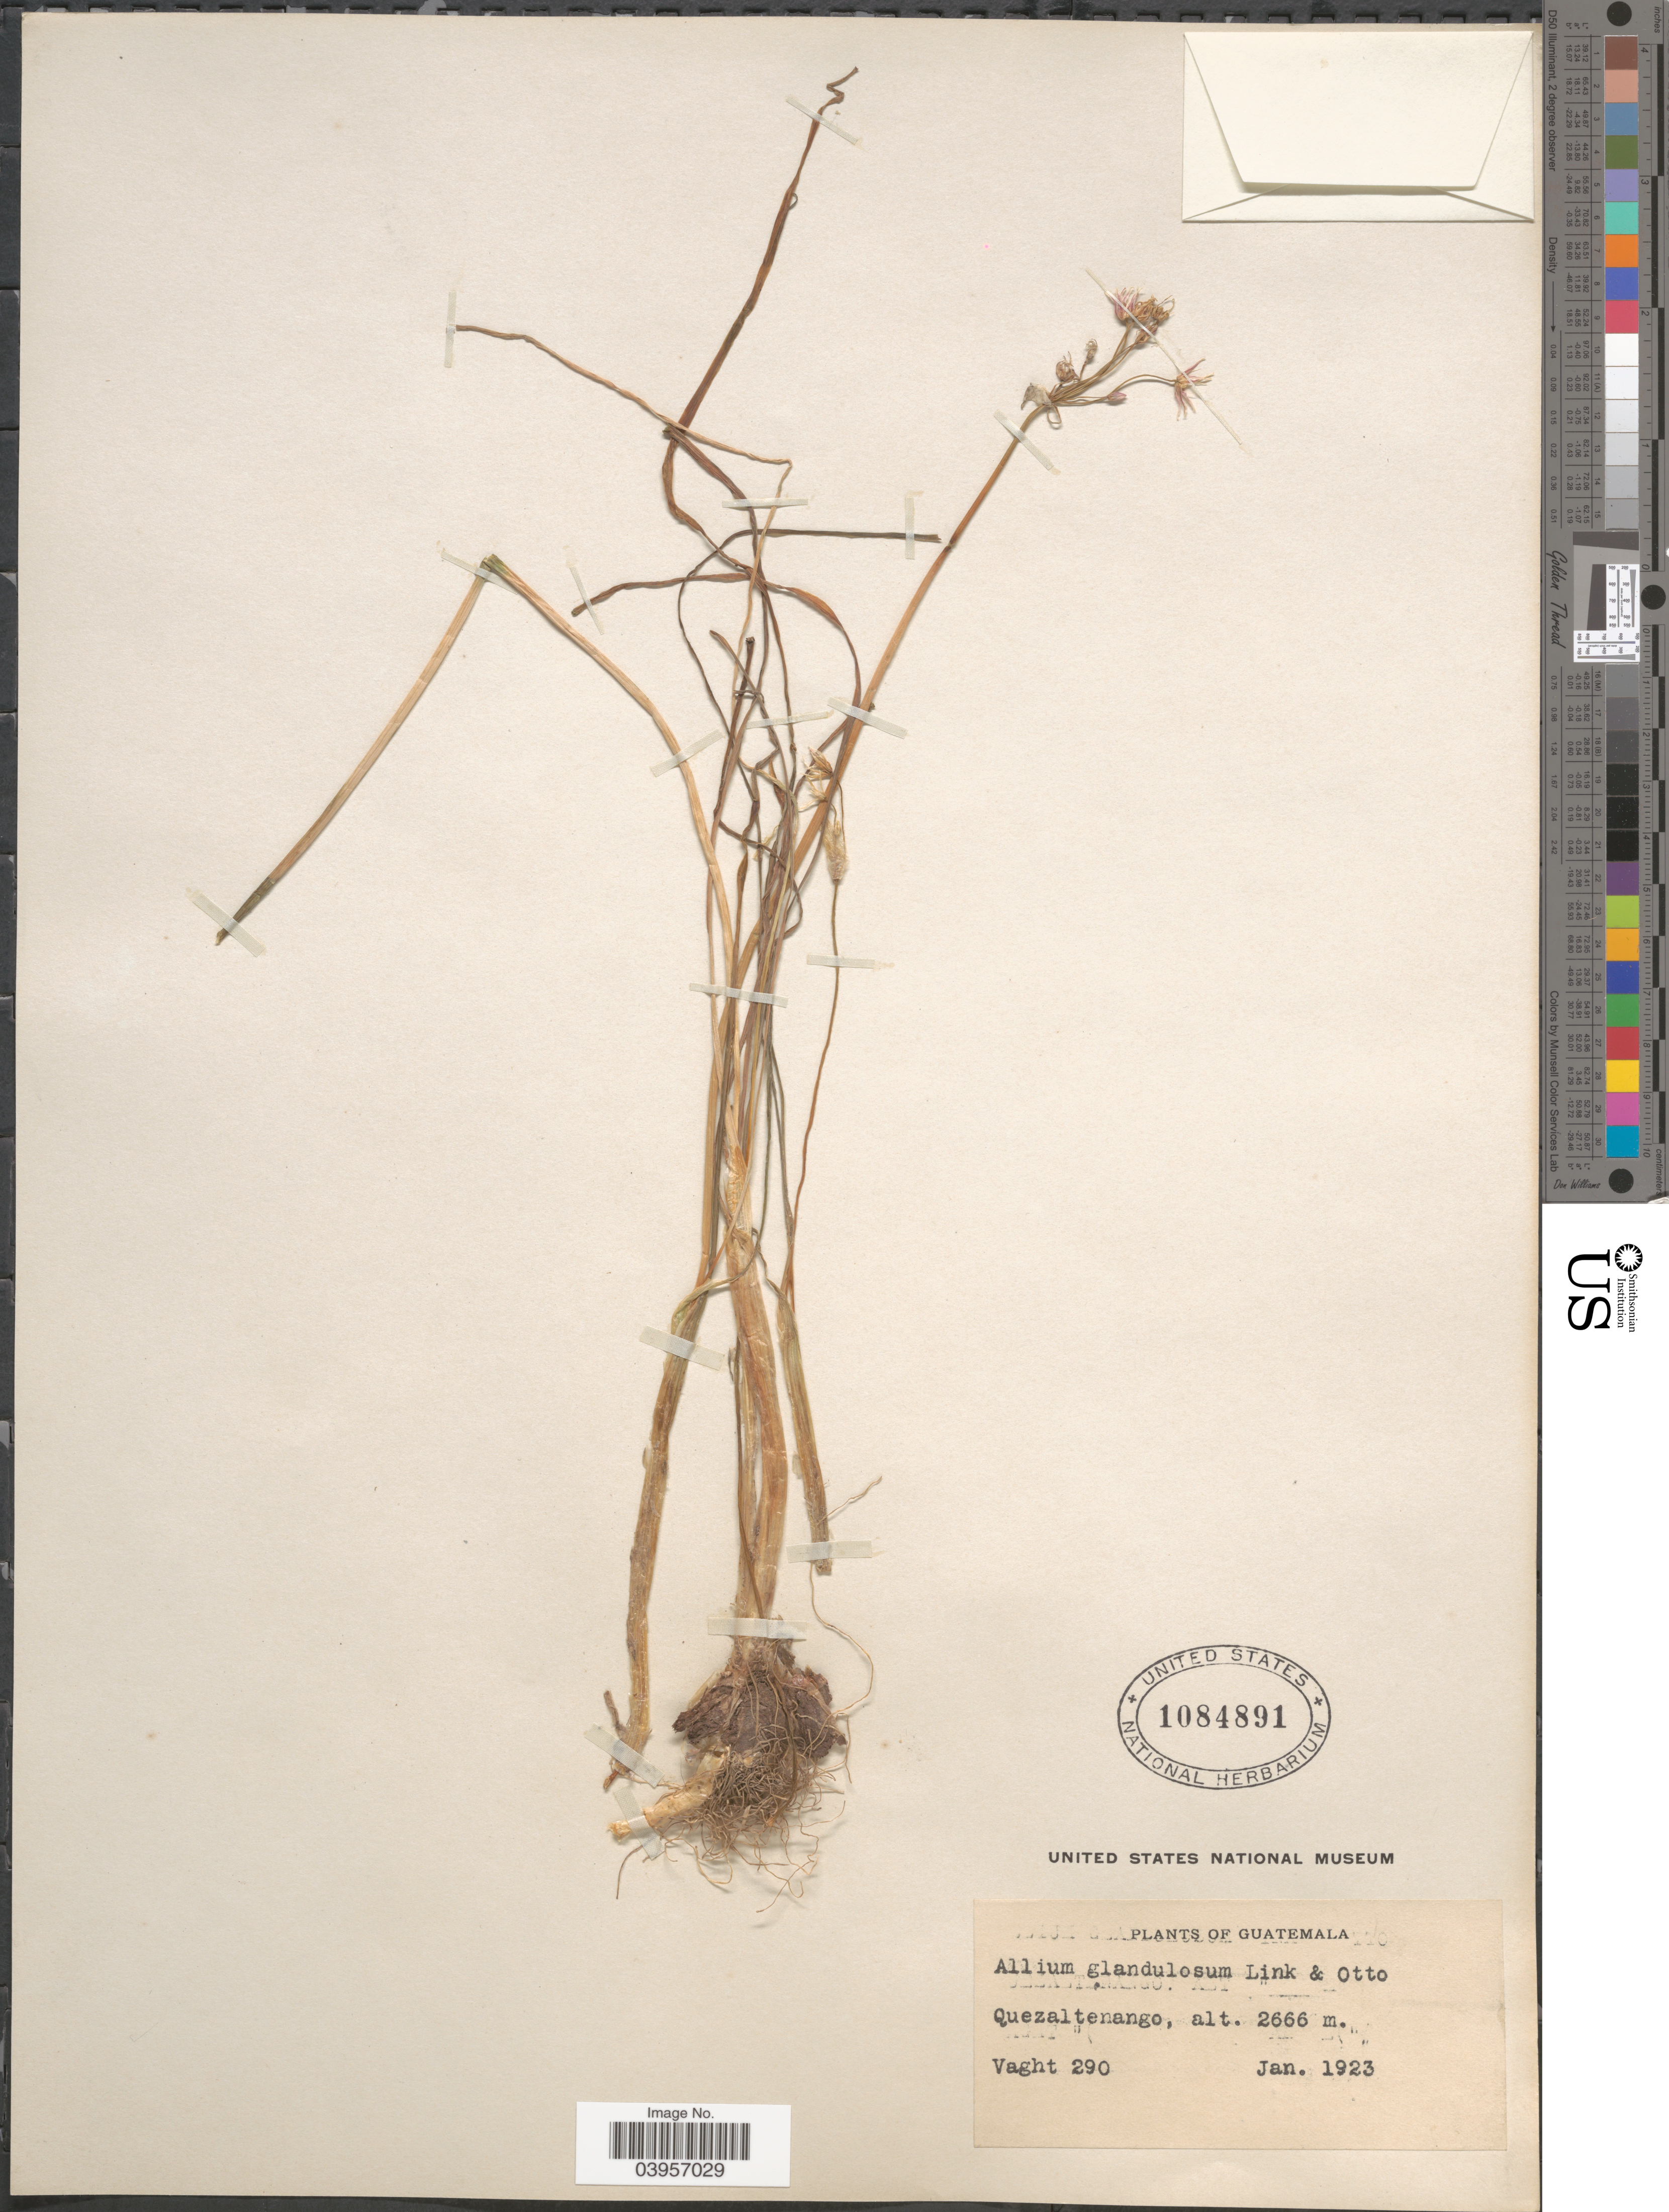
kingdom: Plantae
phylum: Tracheophyta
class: Liliopsida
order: Asparagales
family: Amaryllidaceae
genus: Allium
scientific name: Allium glandulosum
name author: Link & Otto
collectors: -. Vaght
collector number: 290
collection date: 1923-01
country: Guatemala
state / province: Quetzaltenango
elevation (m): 2666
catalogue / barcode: US 1084891